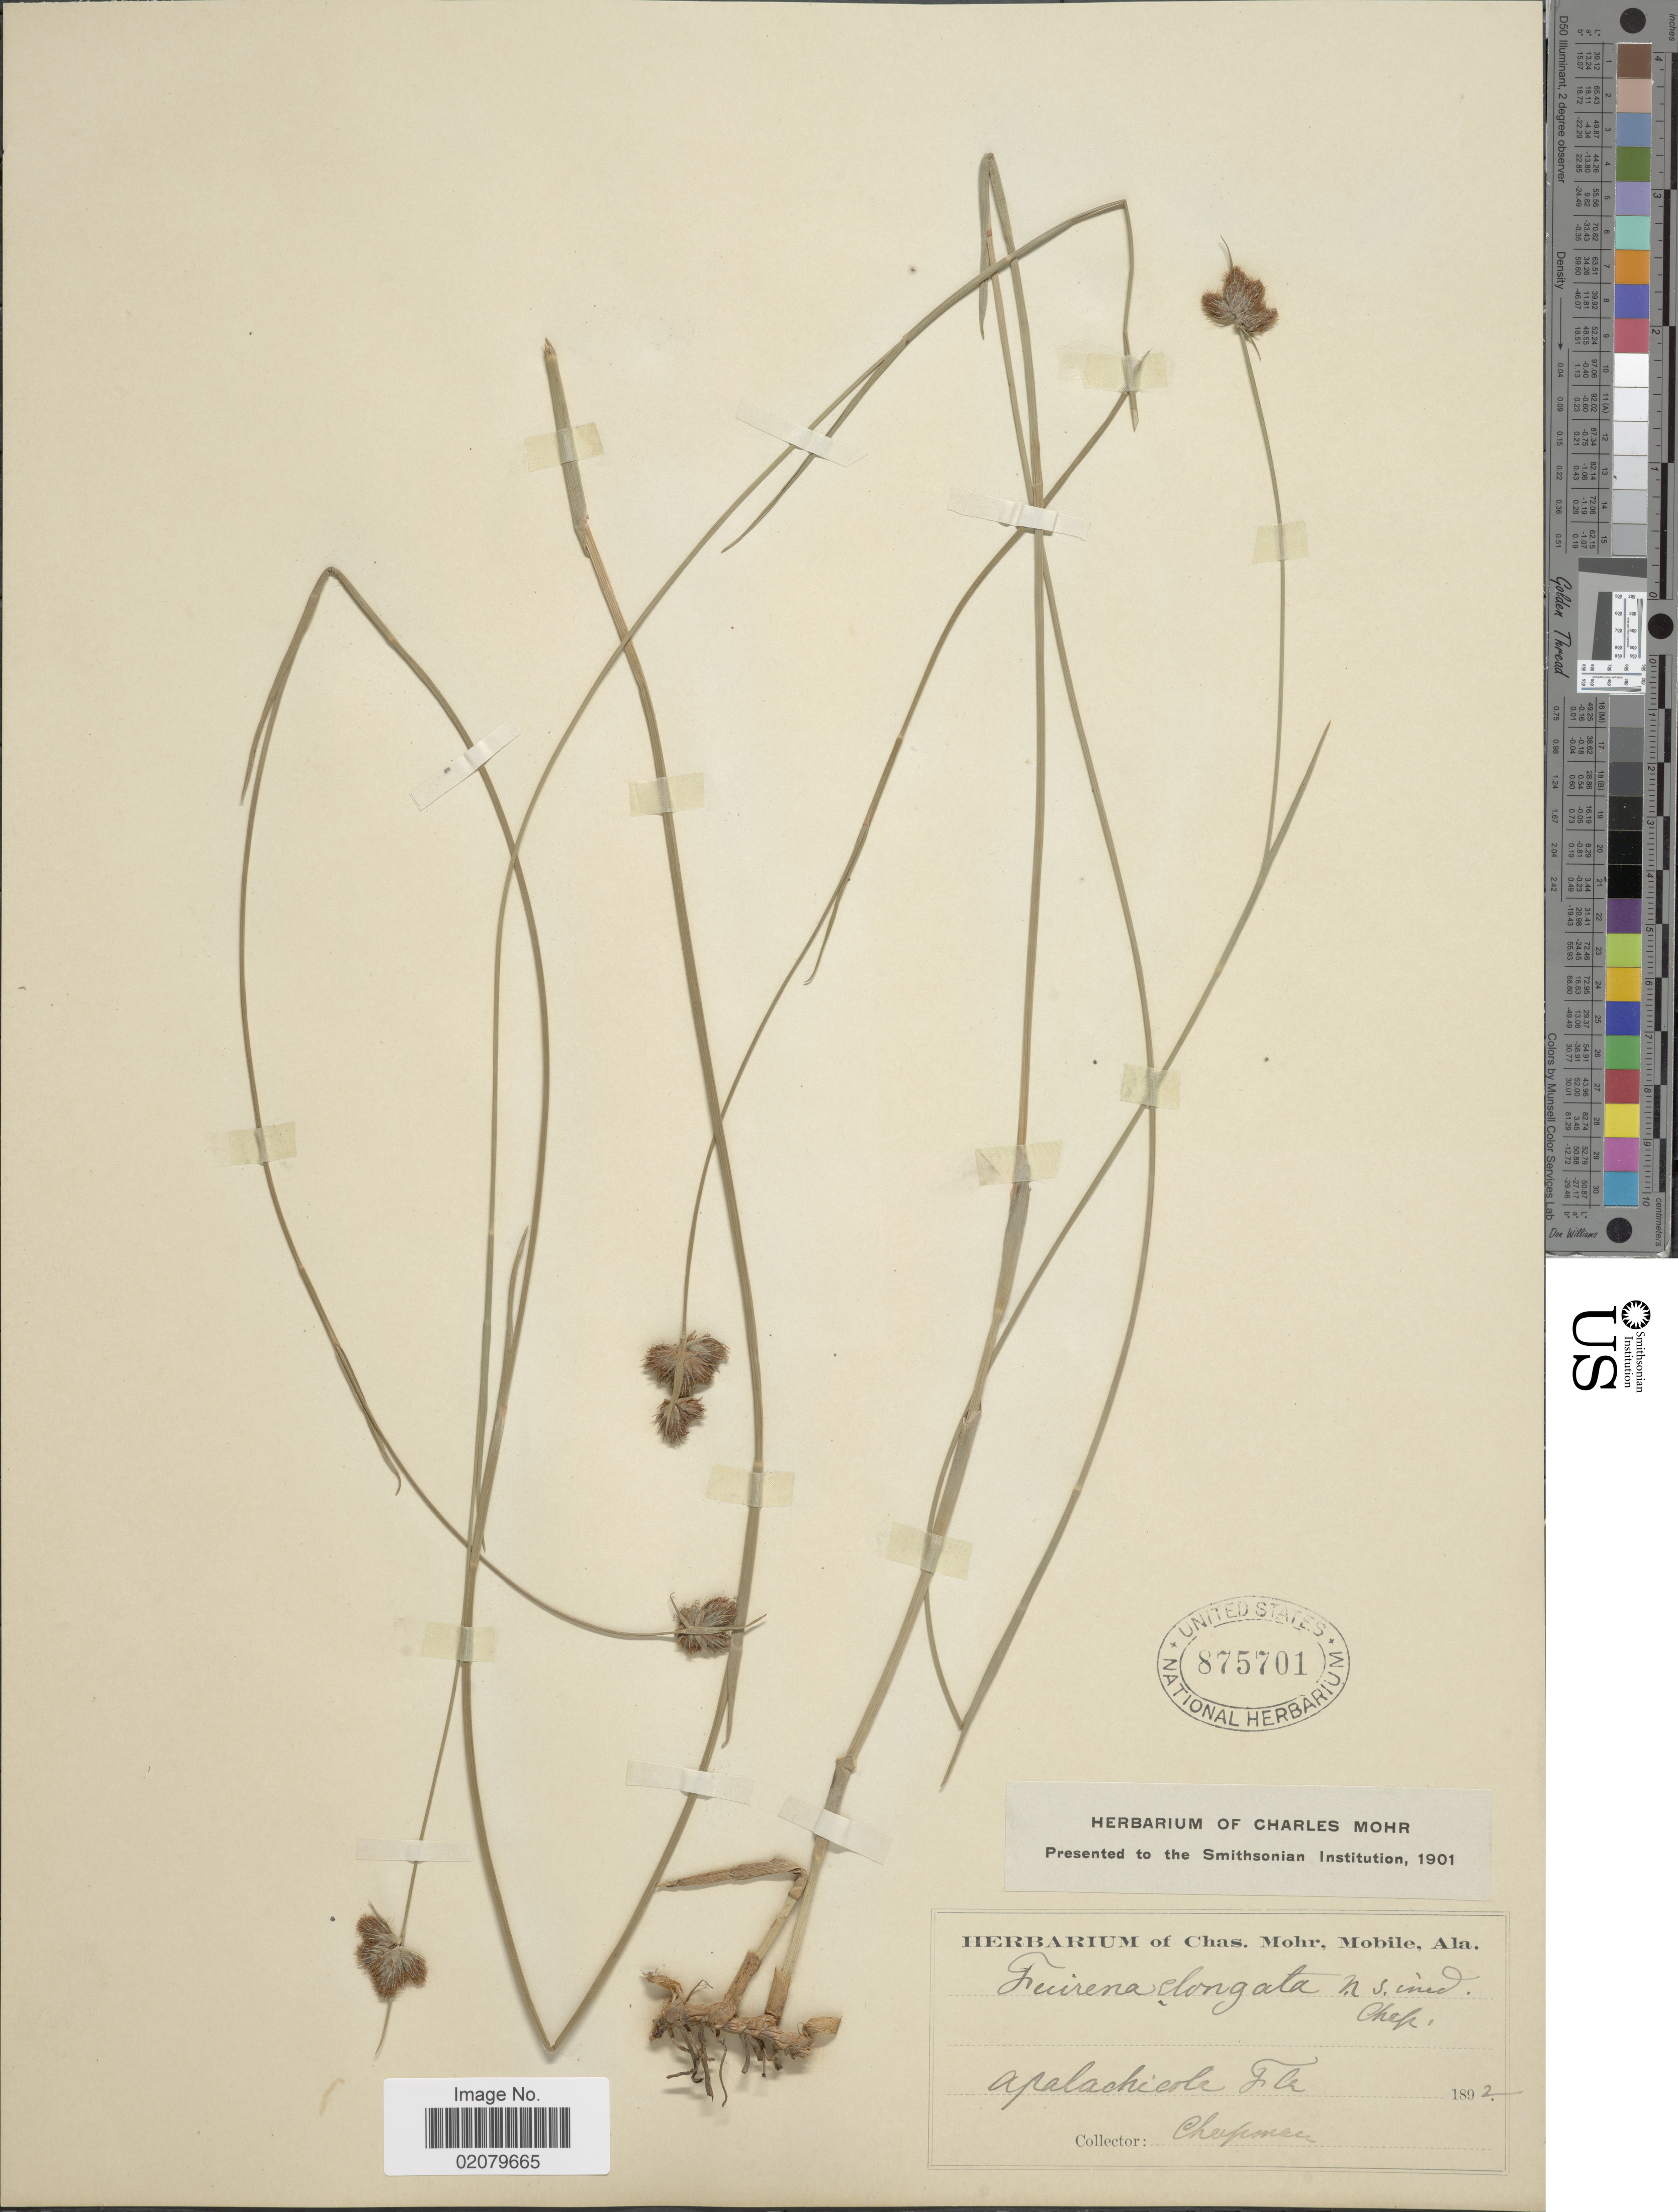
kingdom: Plantae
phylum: Tracheophyta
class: Liliopsida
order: Poales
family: Cyperaceae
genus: Fuirena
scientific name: Fuirena longa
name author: Chapm.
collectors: A. Chapman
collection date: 1892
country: United States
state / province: Florida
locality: Apalachicola Fla.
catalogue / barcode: US 875701